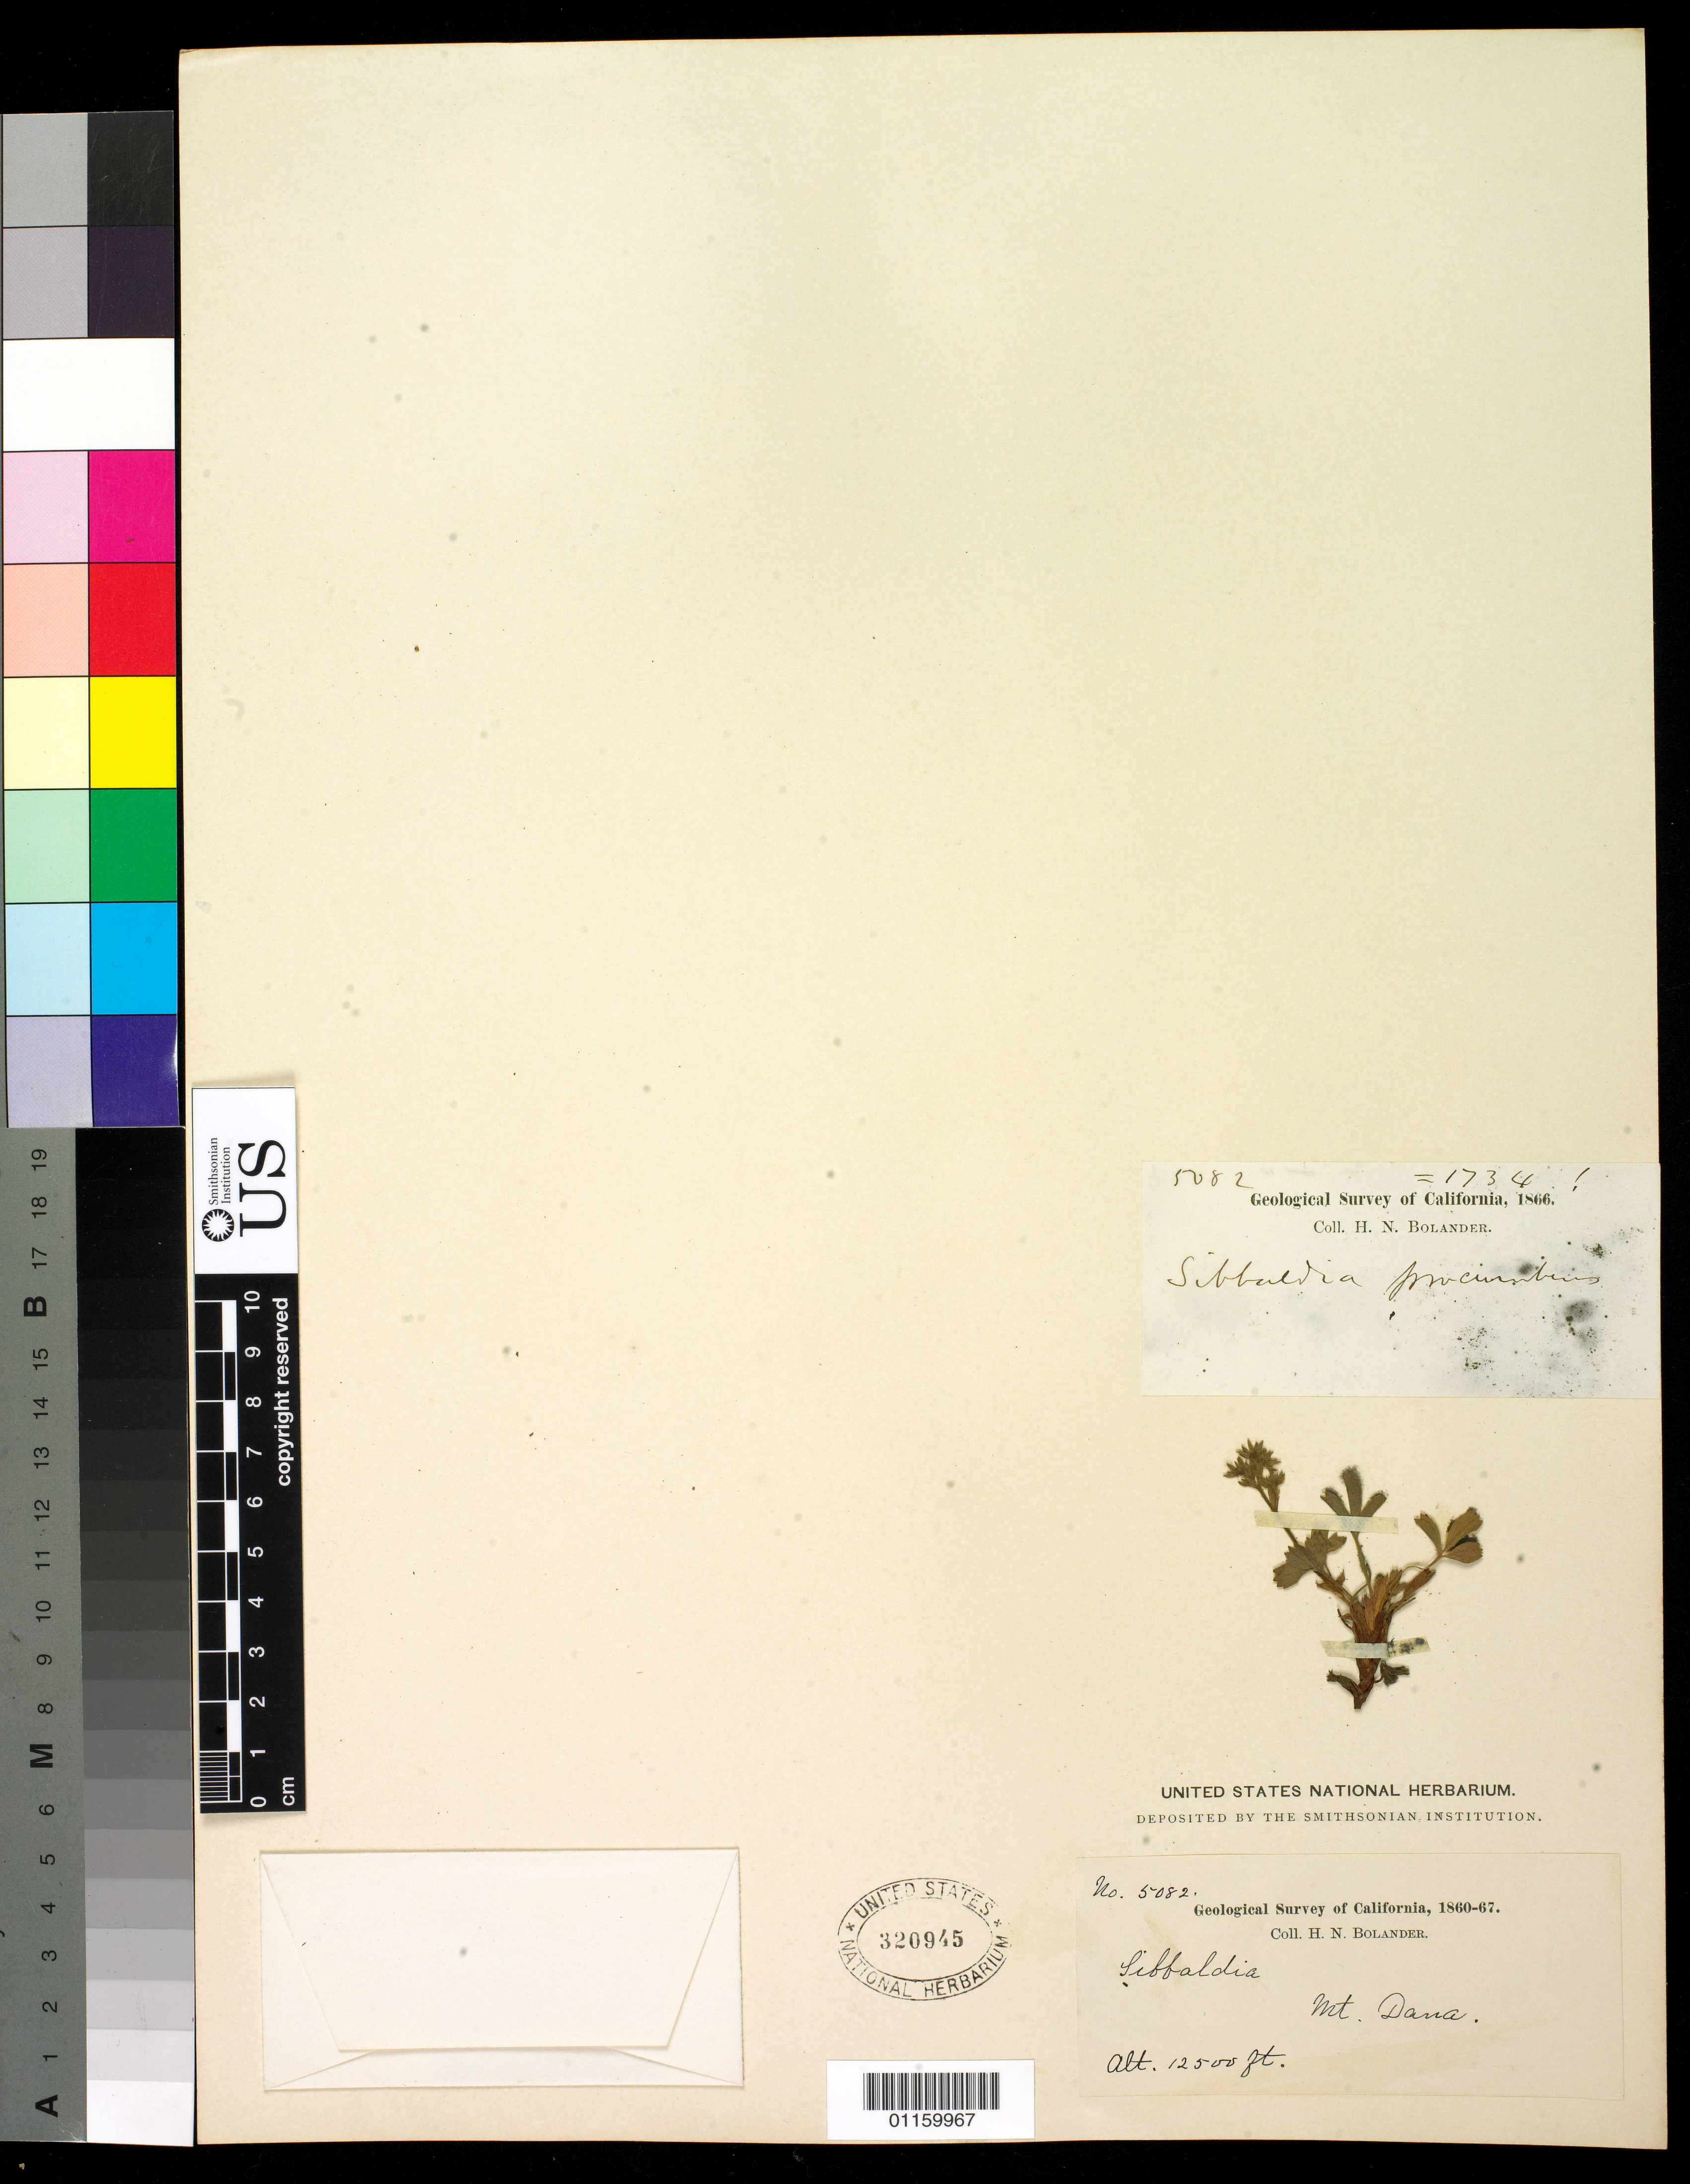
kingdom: Plantae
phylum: Tracheophyta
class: Magnoliopsida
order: Rosales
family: Rosaceae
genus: Sibbaldia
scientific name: Sibbaldia procumbens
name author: L.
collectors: H. Bolander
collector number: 5082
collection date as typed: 1860 to -- --- 1867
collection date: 1860/1867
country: United States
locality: Mt. Dana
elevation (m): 3810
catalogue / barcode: US 320945